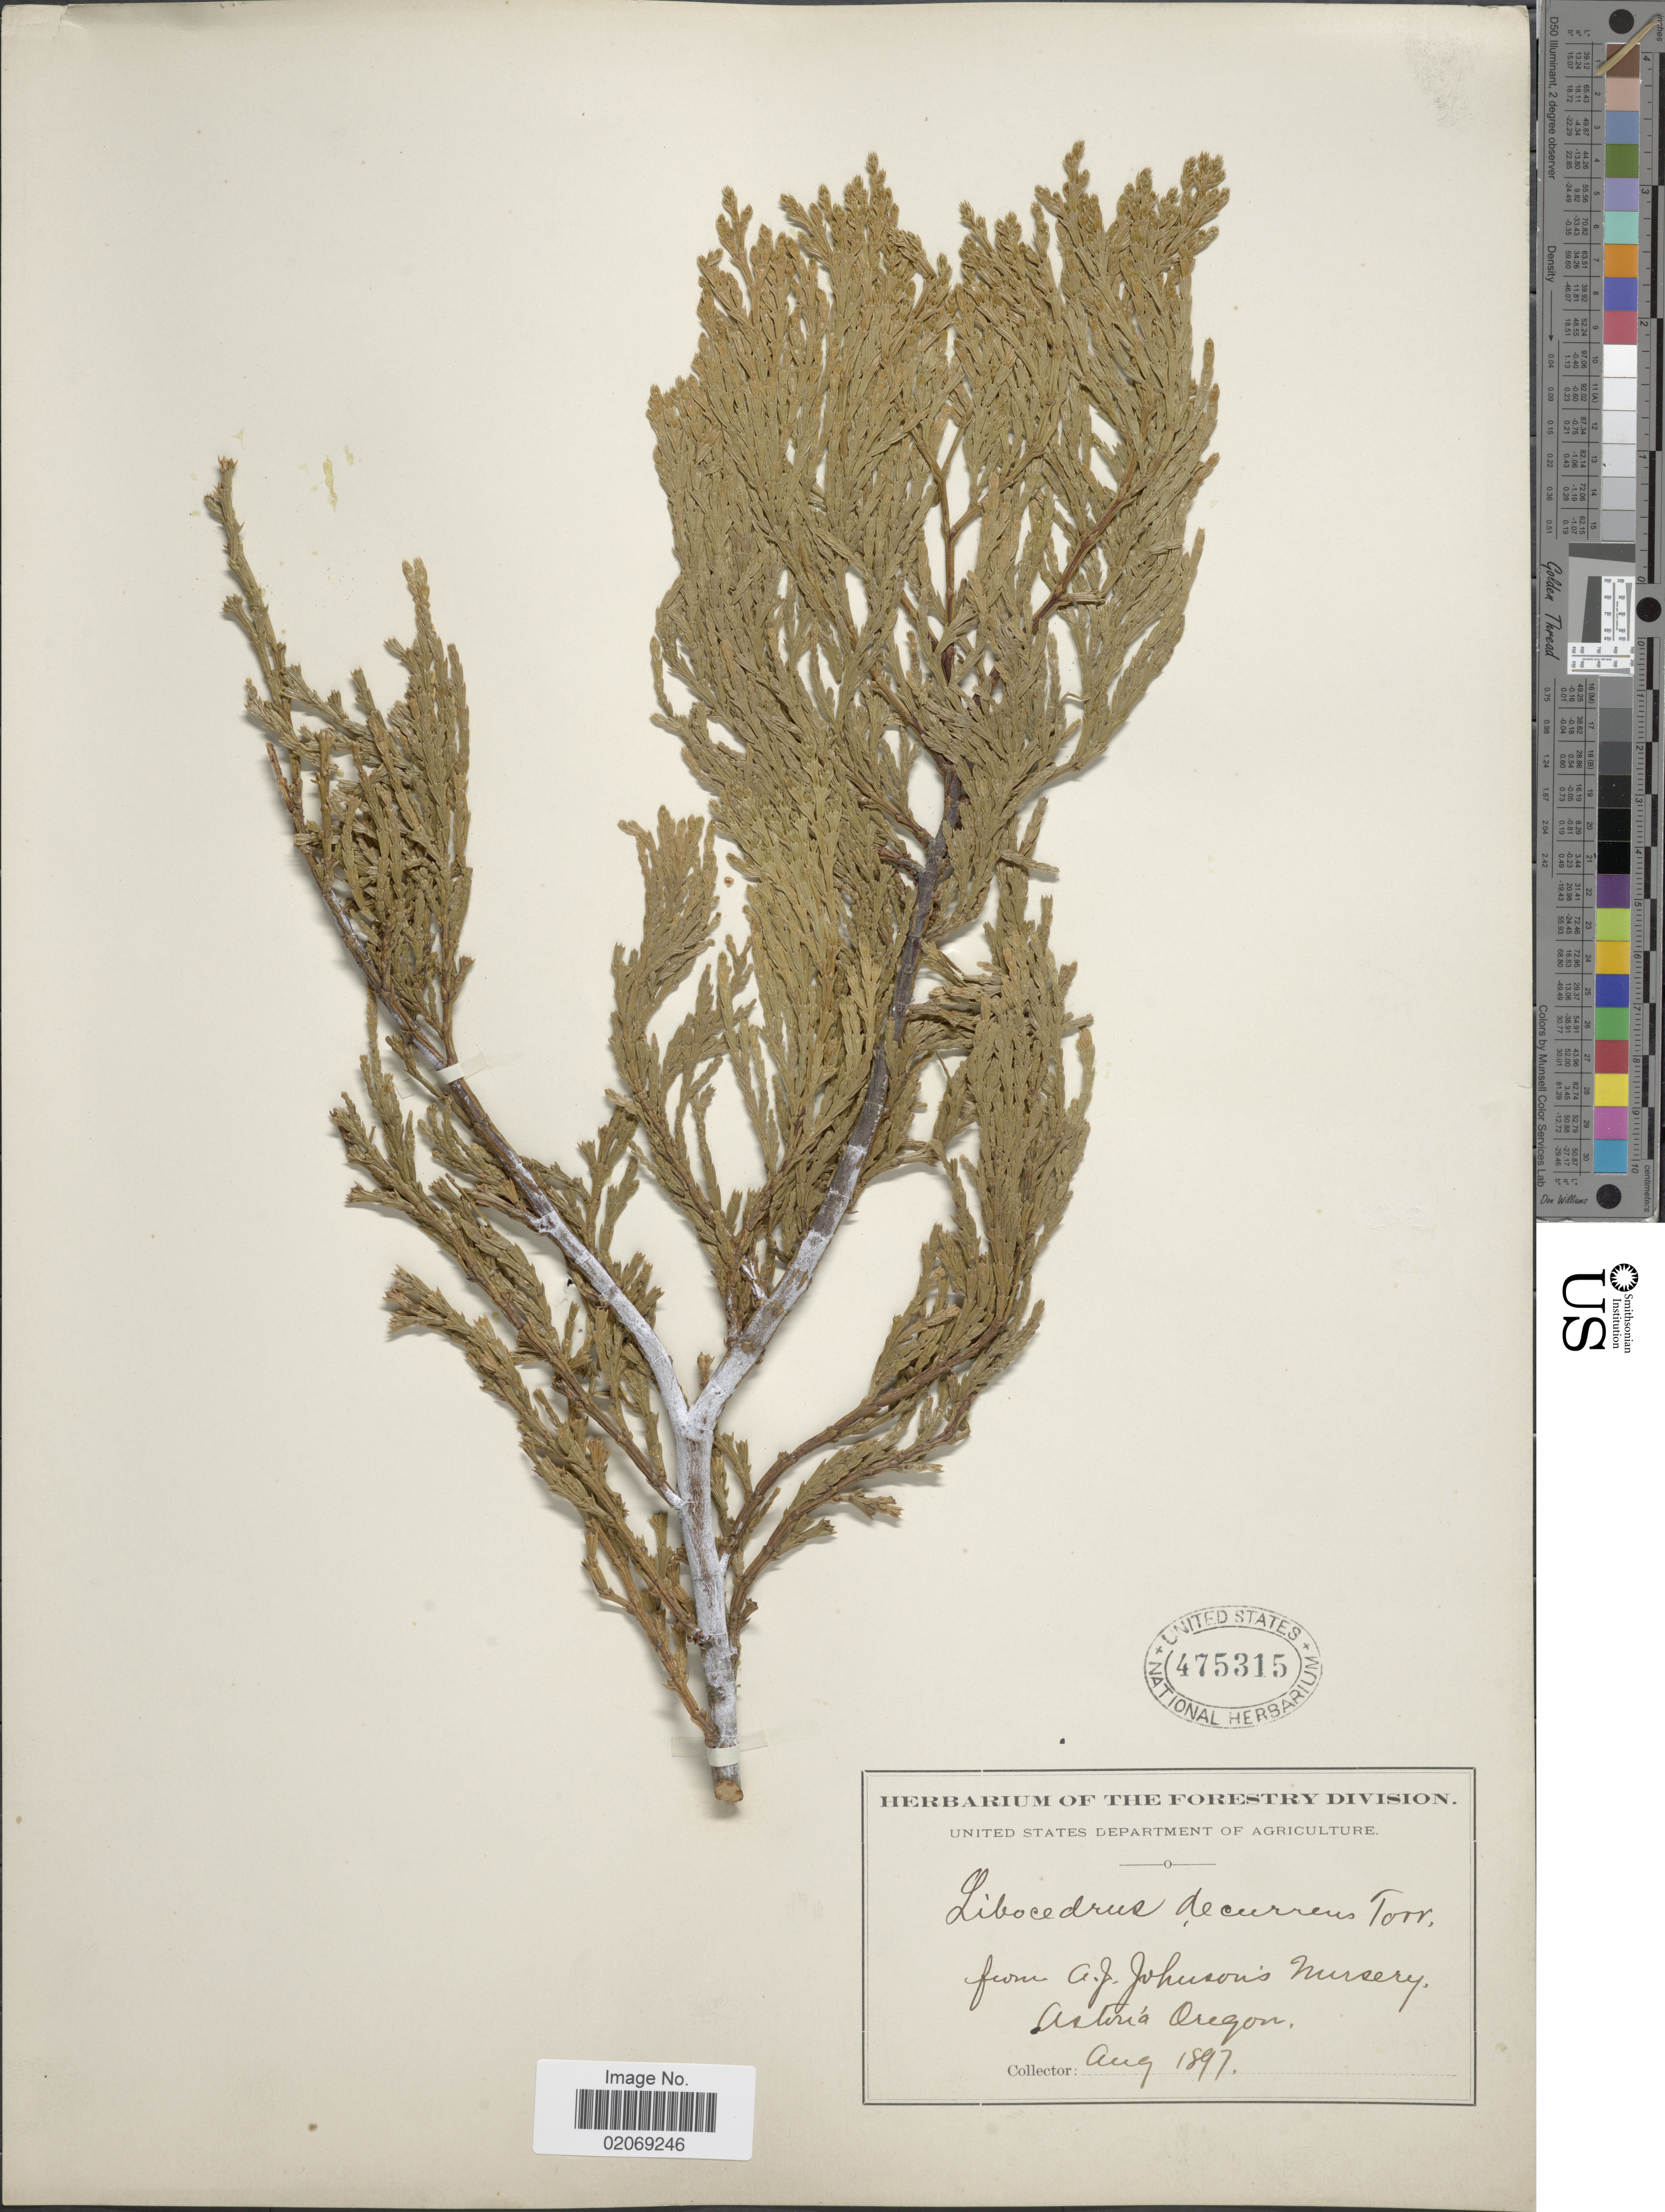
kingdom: Plantae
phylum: Tracheophyta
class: Pinopsida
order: Pinales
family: Cupressaceae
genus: Libocedrus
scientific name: Libocedrus decurrens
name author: Torr.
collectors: A. Johnson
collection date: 1897-08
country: United States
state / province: Oregon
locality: Astoria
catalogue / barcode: US 475315